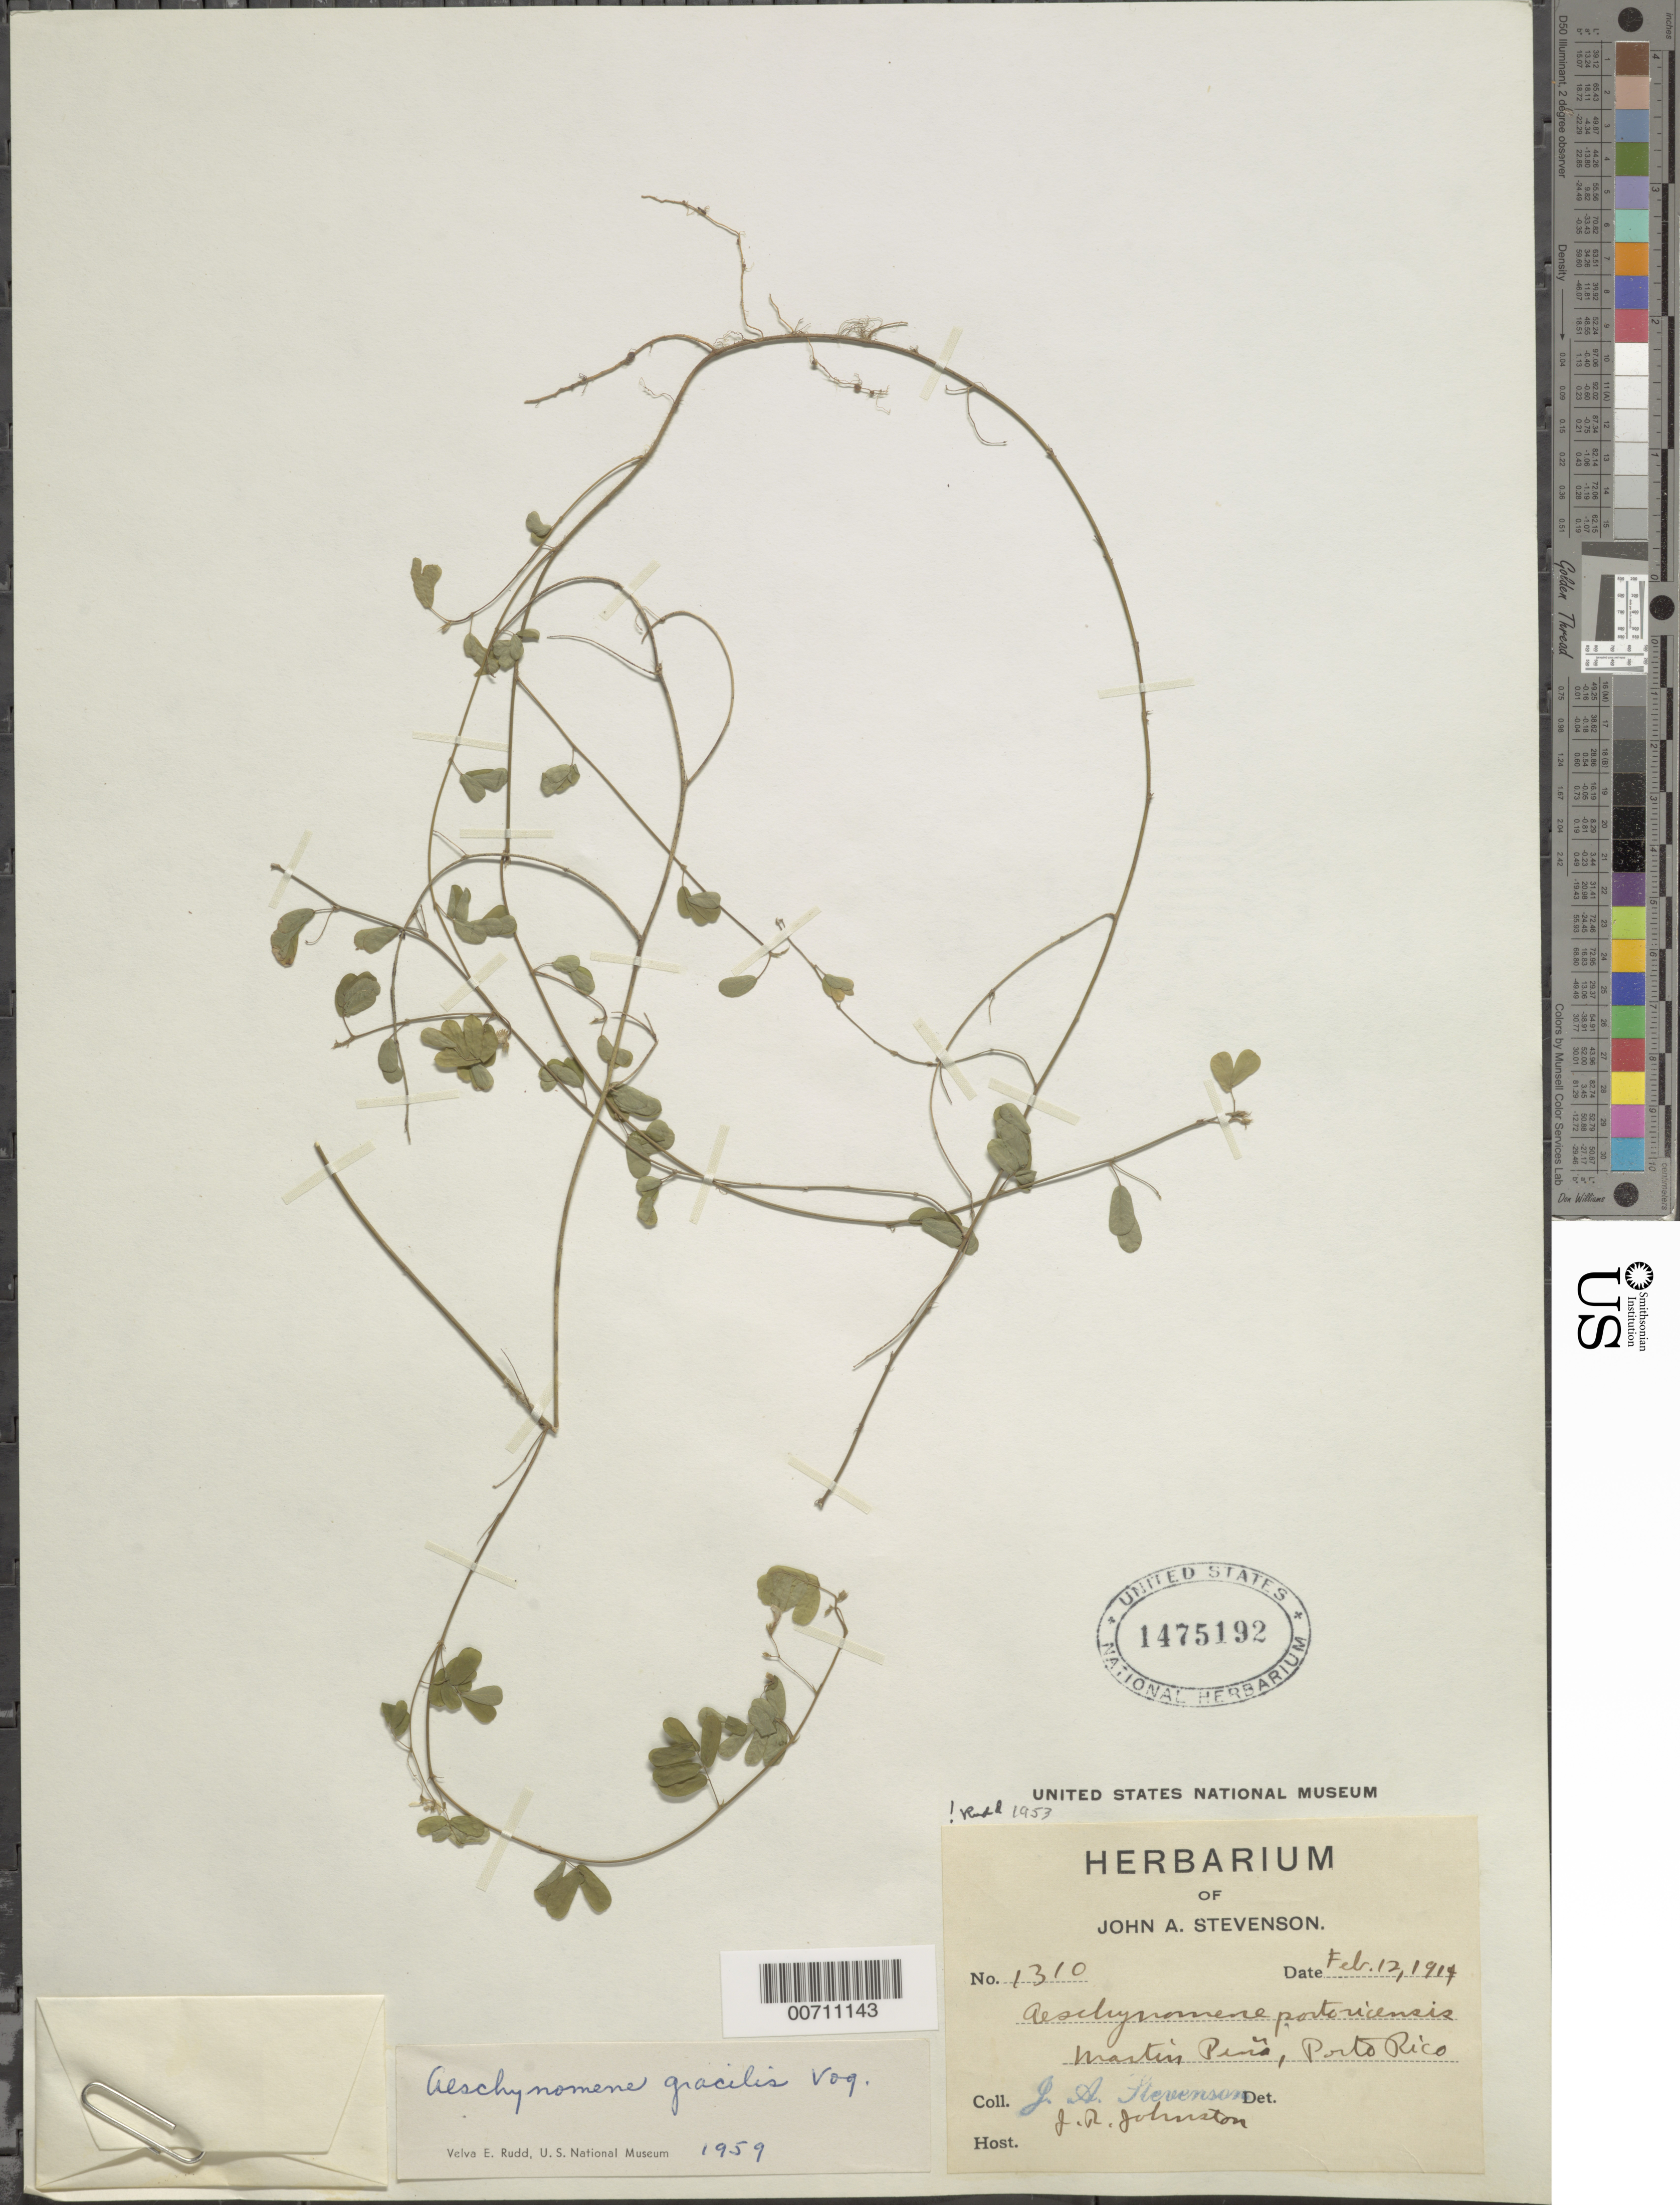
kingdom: Plantae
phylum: Tracheophyta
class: Magnoliopsida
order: Fabales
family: Fabaceae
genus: Aeschynomene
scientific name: Aeschynomene gracilis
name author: Voq.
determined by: Rudd, V. E.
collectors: J. Stevenson & J. Johnston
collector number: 1310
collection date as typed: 12 Feb 1914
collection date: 1914-02-12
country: Puerto Rico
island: Greater Antilles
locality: Martin Pena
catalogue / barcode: US 1475192